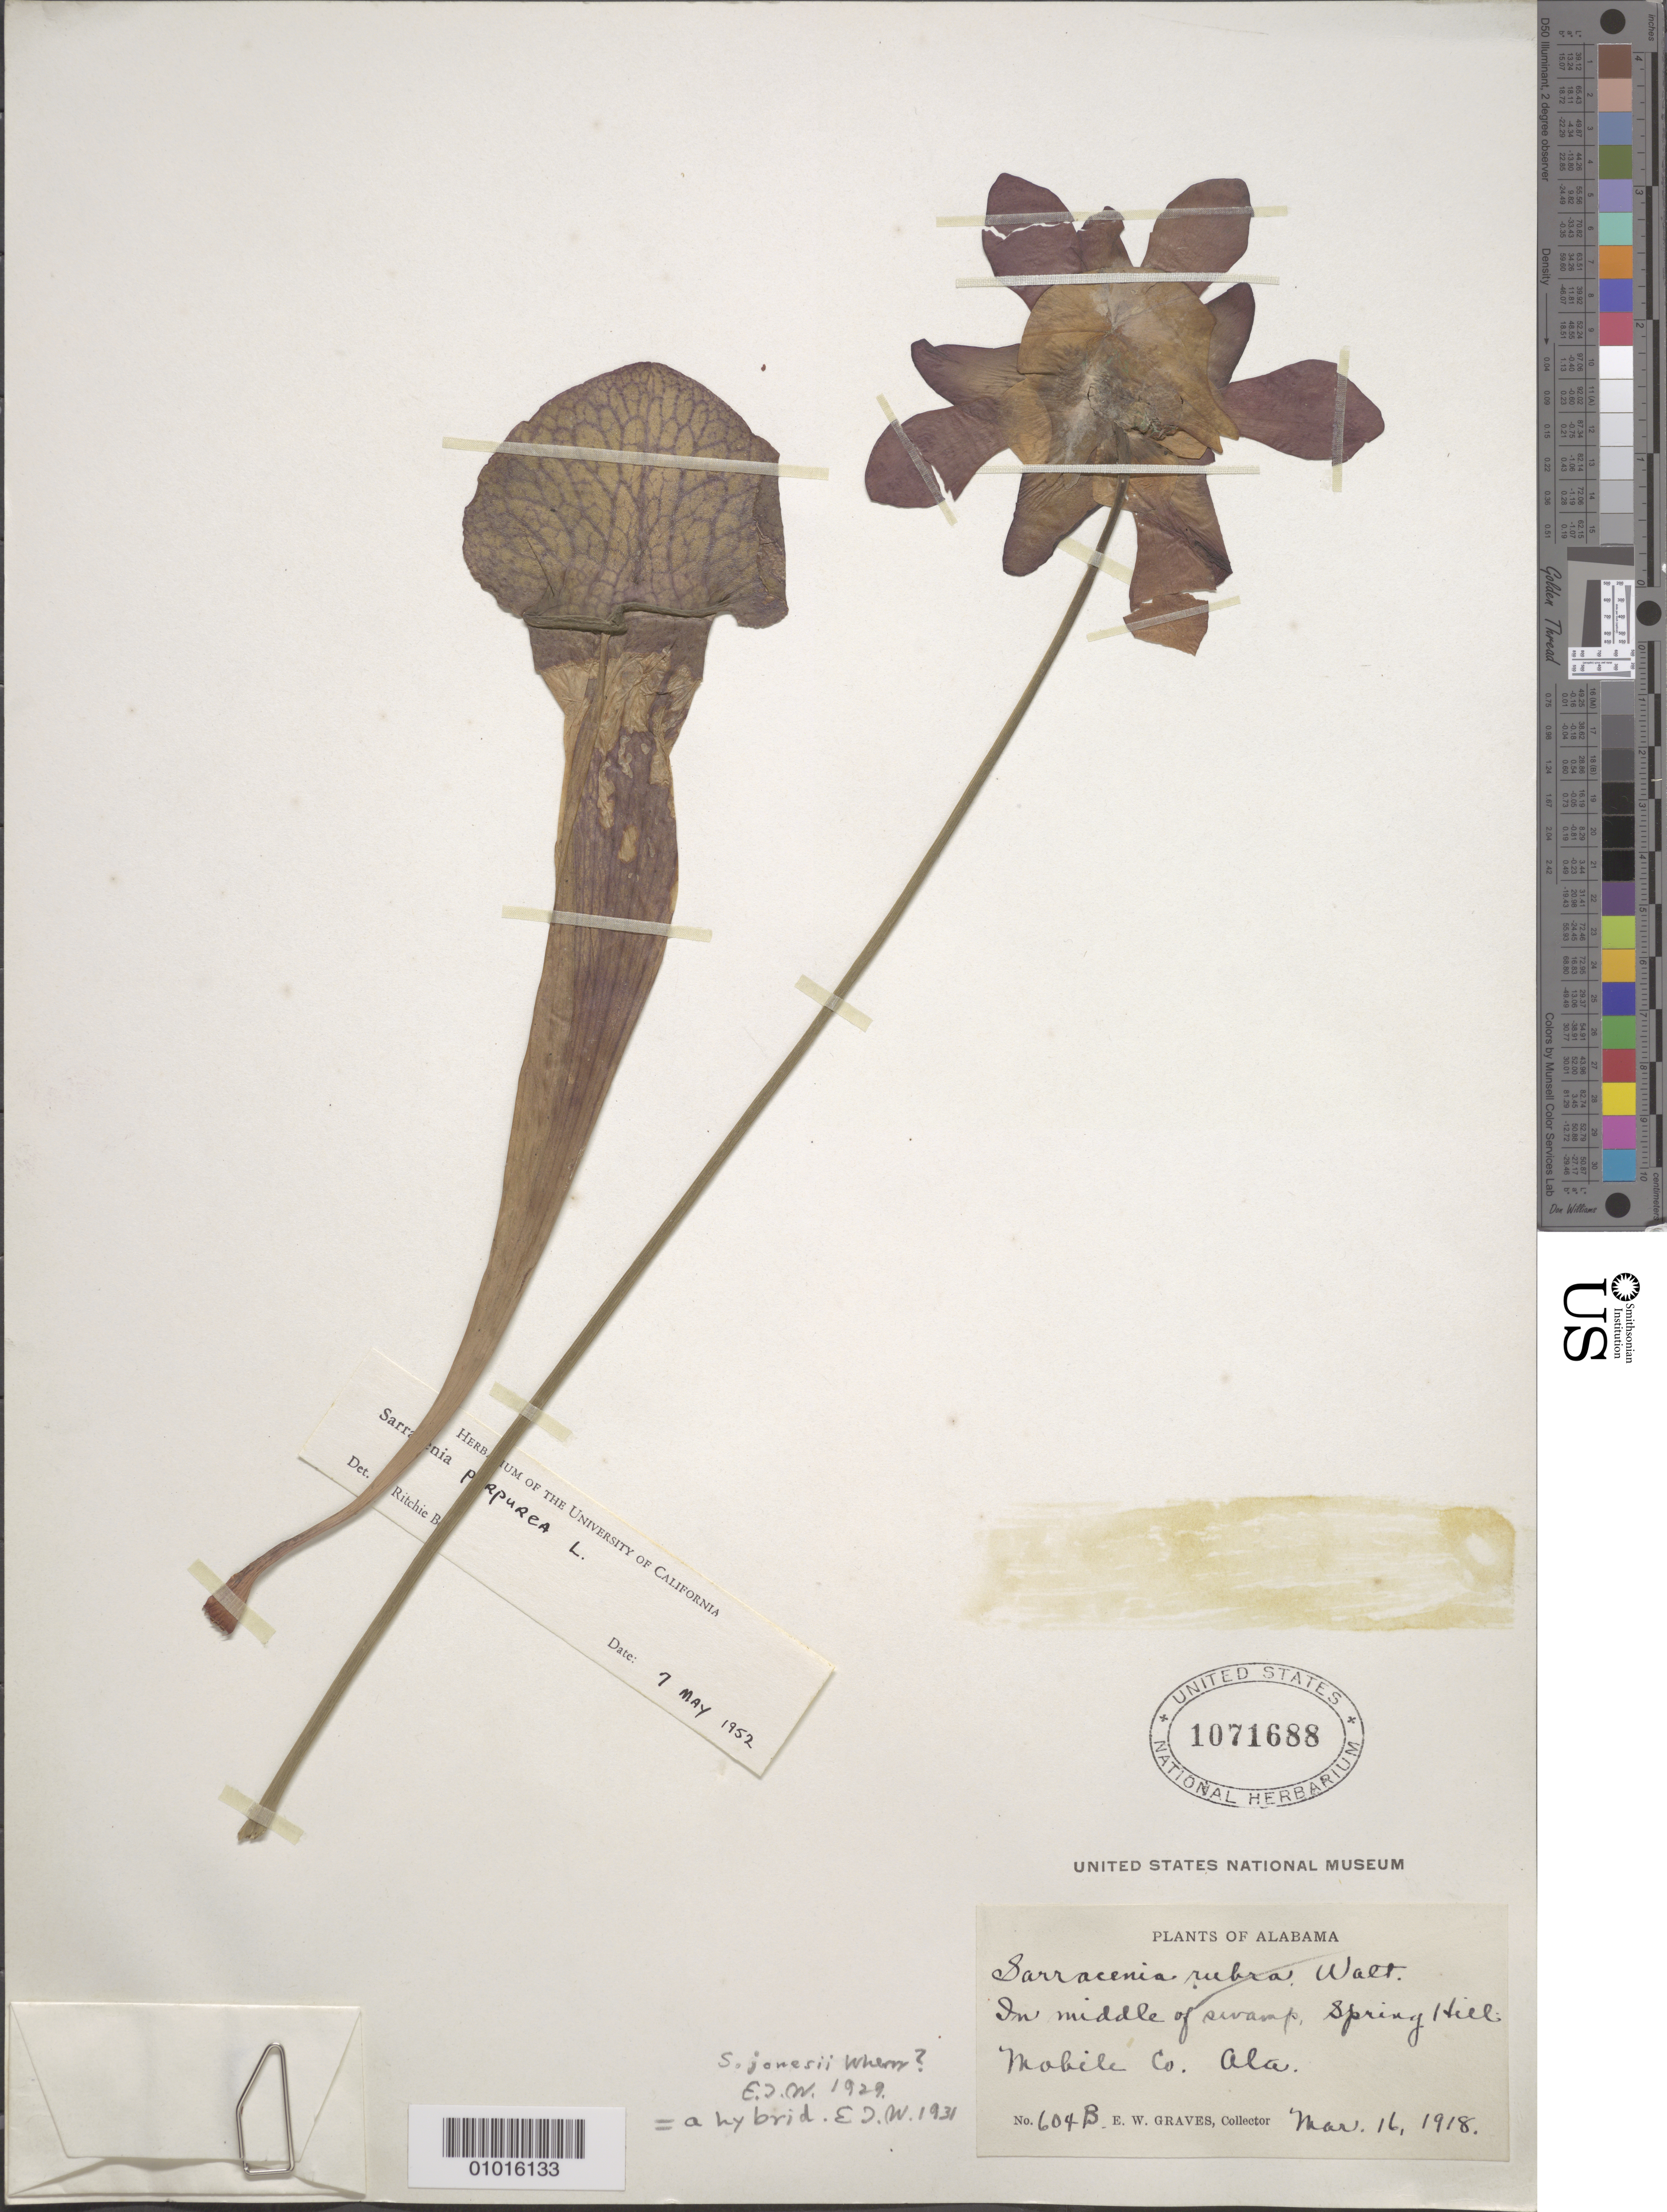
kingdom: Plantae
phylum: Tracheophyta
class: Magnoliopsida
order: Ericales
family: Sarraceniaceae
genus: Sarracenia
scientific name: Sarracenia purpurea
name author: L.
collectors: E. Graves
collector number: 604B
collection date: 1918-03-16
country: United States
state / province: Alabama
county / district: Mobile County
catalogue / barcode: US 1071688